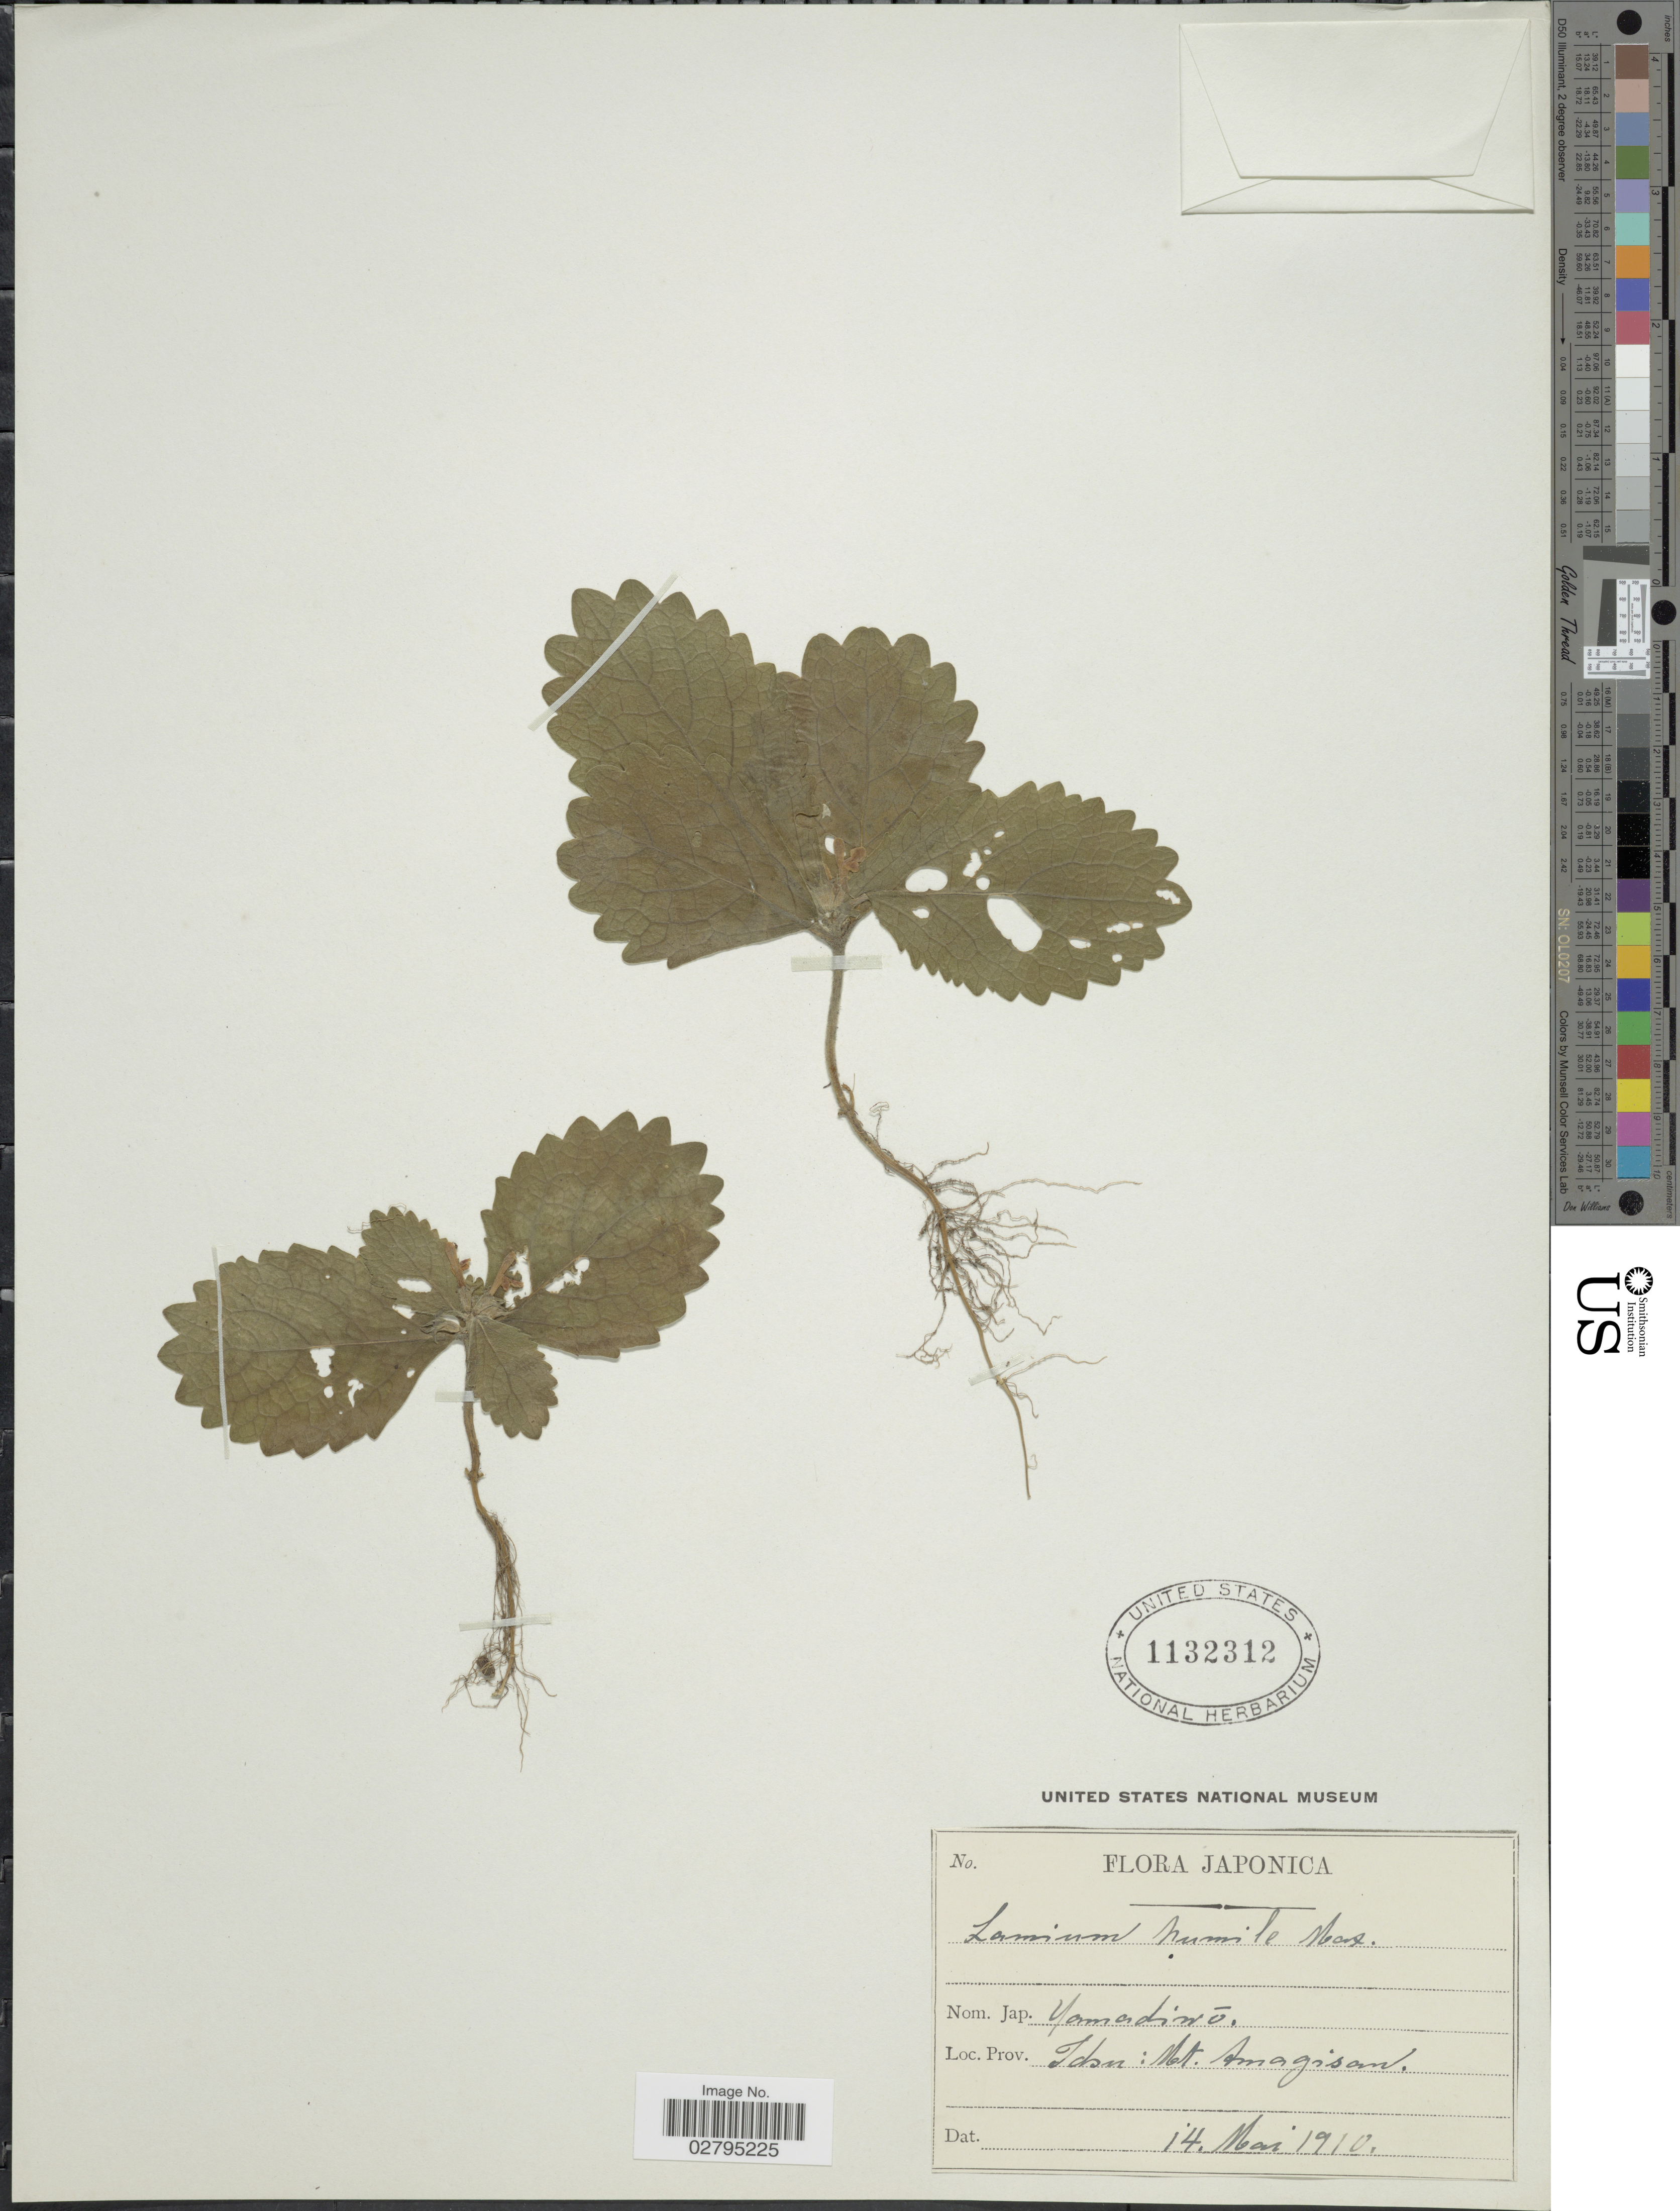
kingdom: Plantae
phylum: Tracheophyta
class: Magnoliopsida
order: Lamiales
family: Lamiaceae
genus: Ajugoides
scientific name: Ajugoides humilis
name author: (Miq.) Makino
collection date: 1910-05-14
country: Japan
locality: Idsu: Mt. Amagisan.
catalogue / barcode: US 1132312